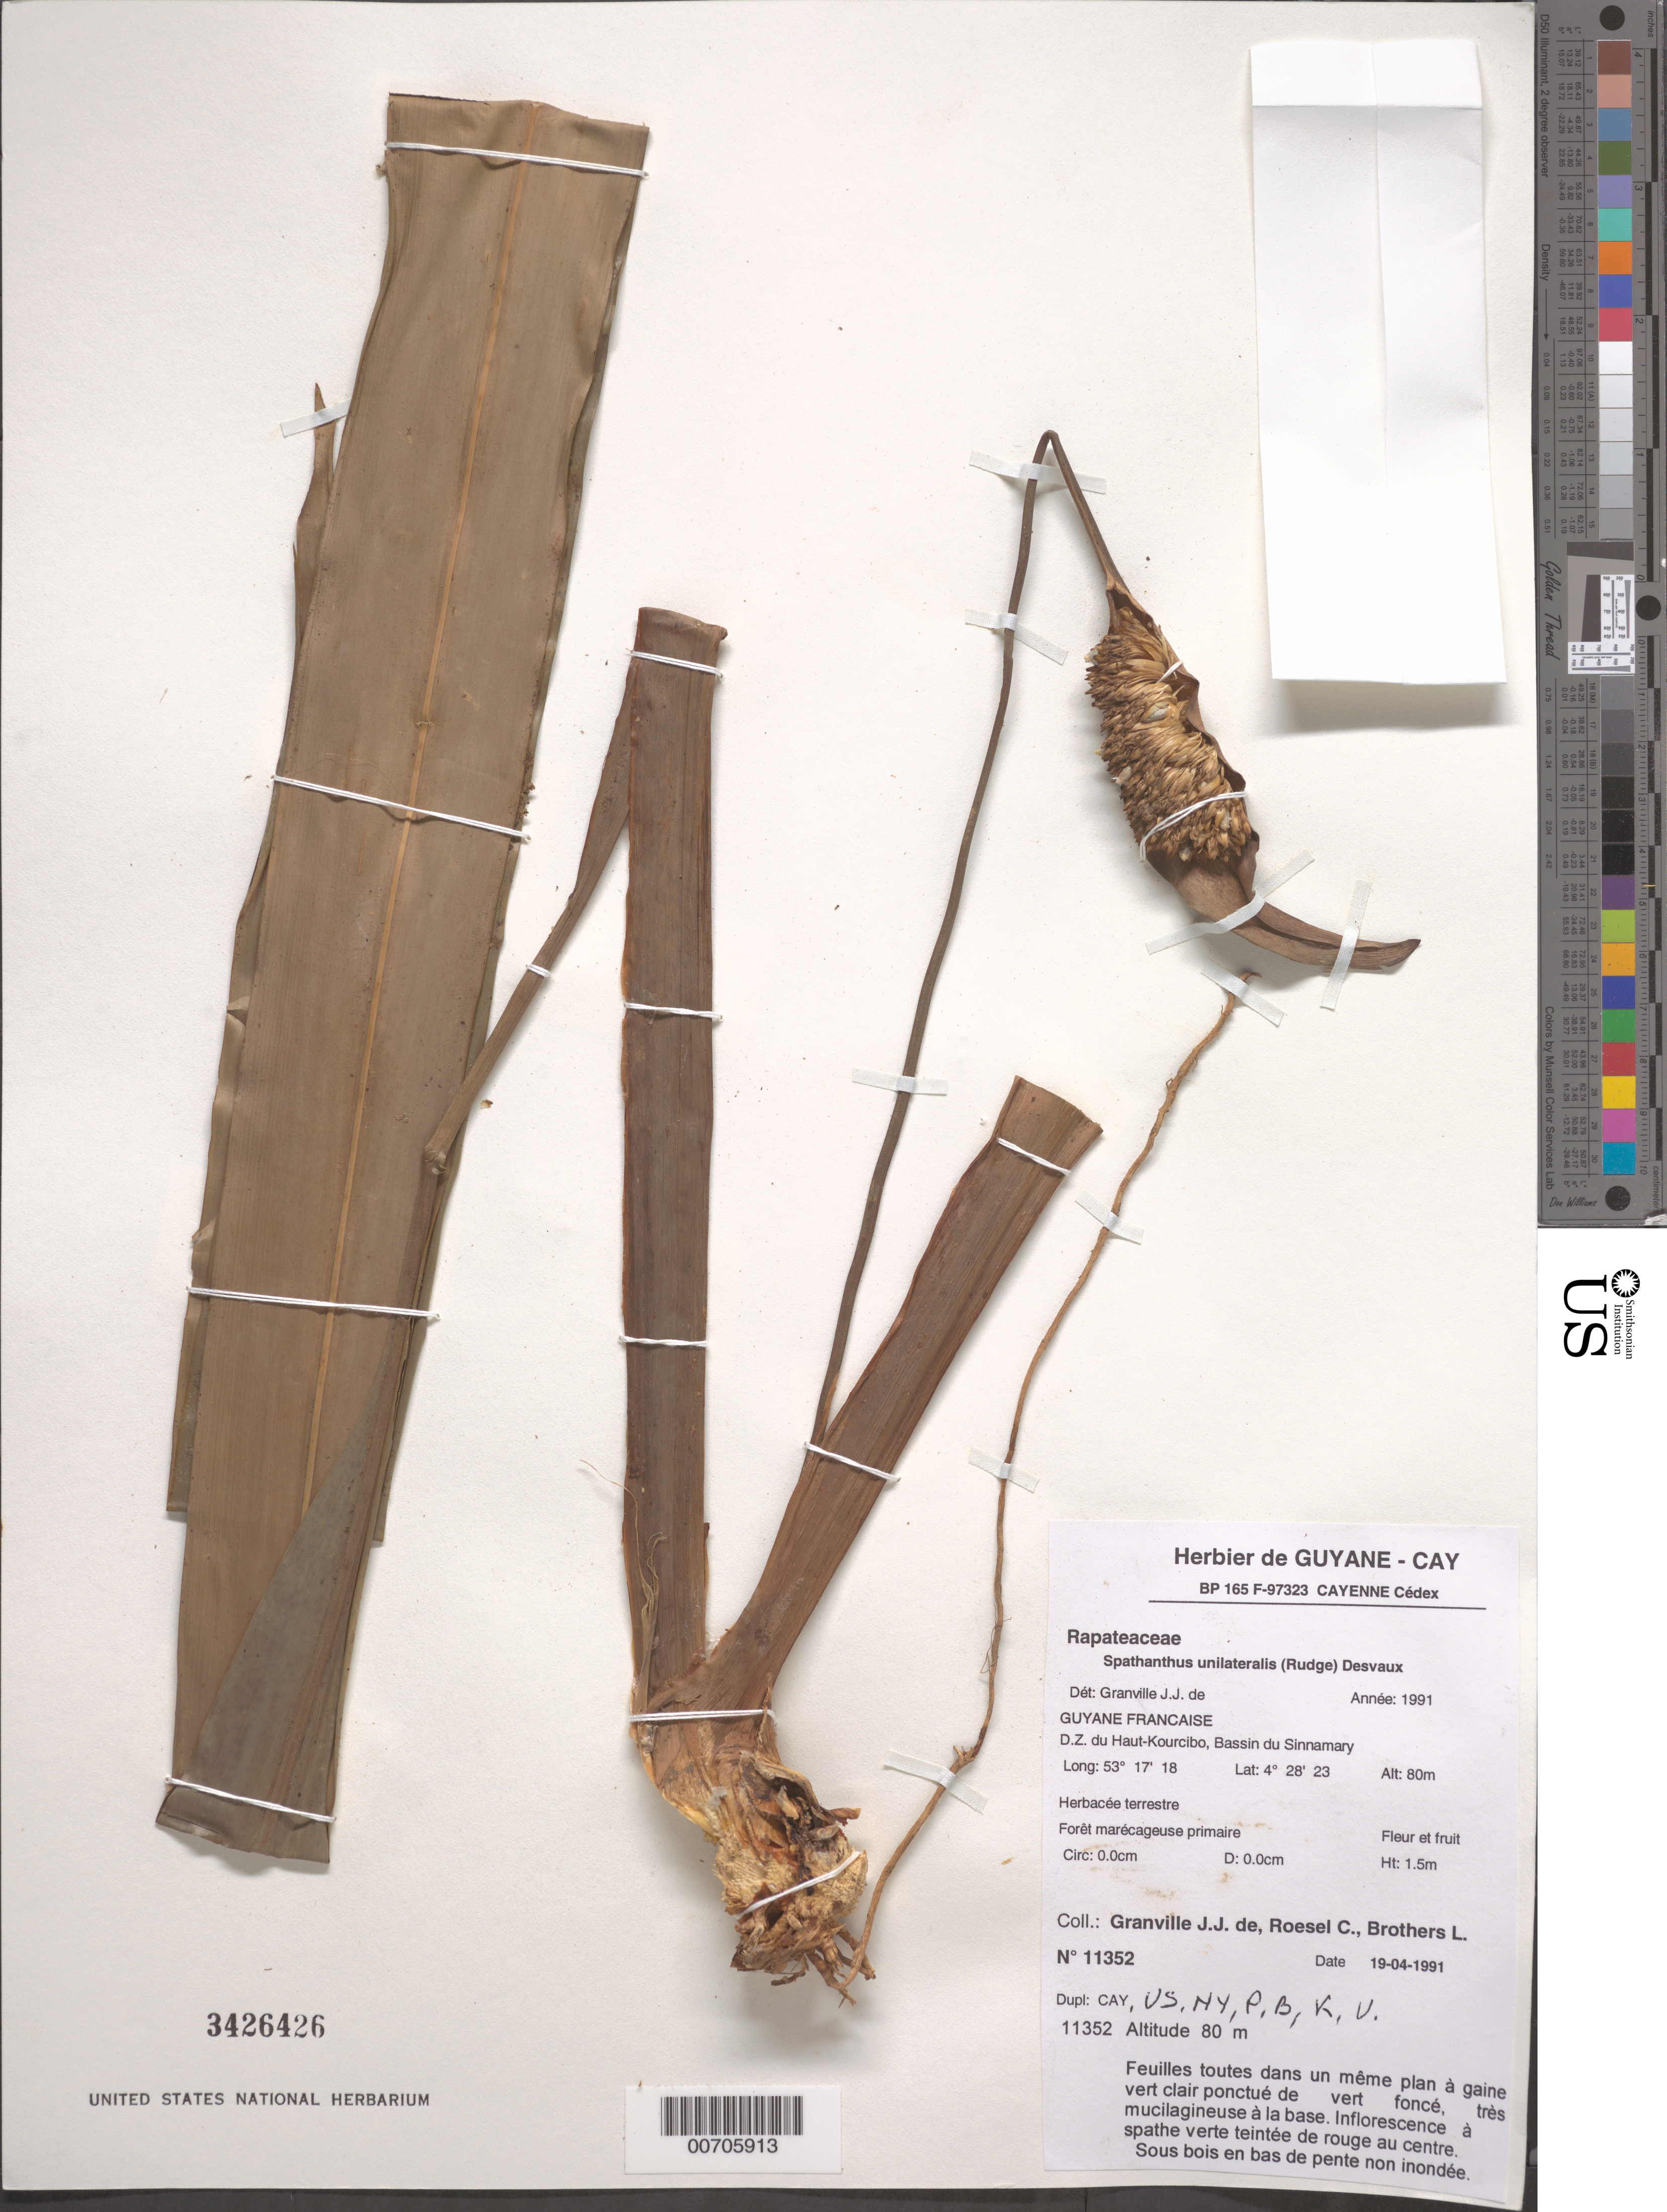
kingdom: Plantae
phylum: Tracheophyta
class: Liliopsida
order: Poales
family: Rapateaceae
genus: Spathanthus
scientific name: Spathanthus unilateralis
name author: (Rudge) Desv.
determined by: Granville, J. J. de, (CAY), Institut de Recherche pour le Developpement (IRD) (FRENCH GUIANA)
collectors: J.-J. de Granville, C. S. Roesel & L. Brothers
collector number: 11352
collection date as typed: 19-Apr-91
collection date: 1991-04-19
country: French Guiana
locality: D.Z. du Haut-Kourcibo, Bassin du Sinnamary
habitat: Forêt marécageuse primaire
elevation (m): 80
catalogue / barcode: US 3426426